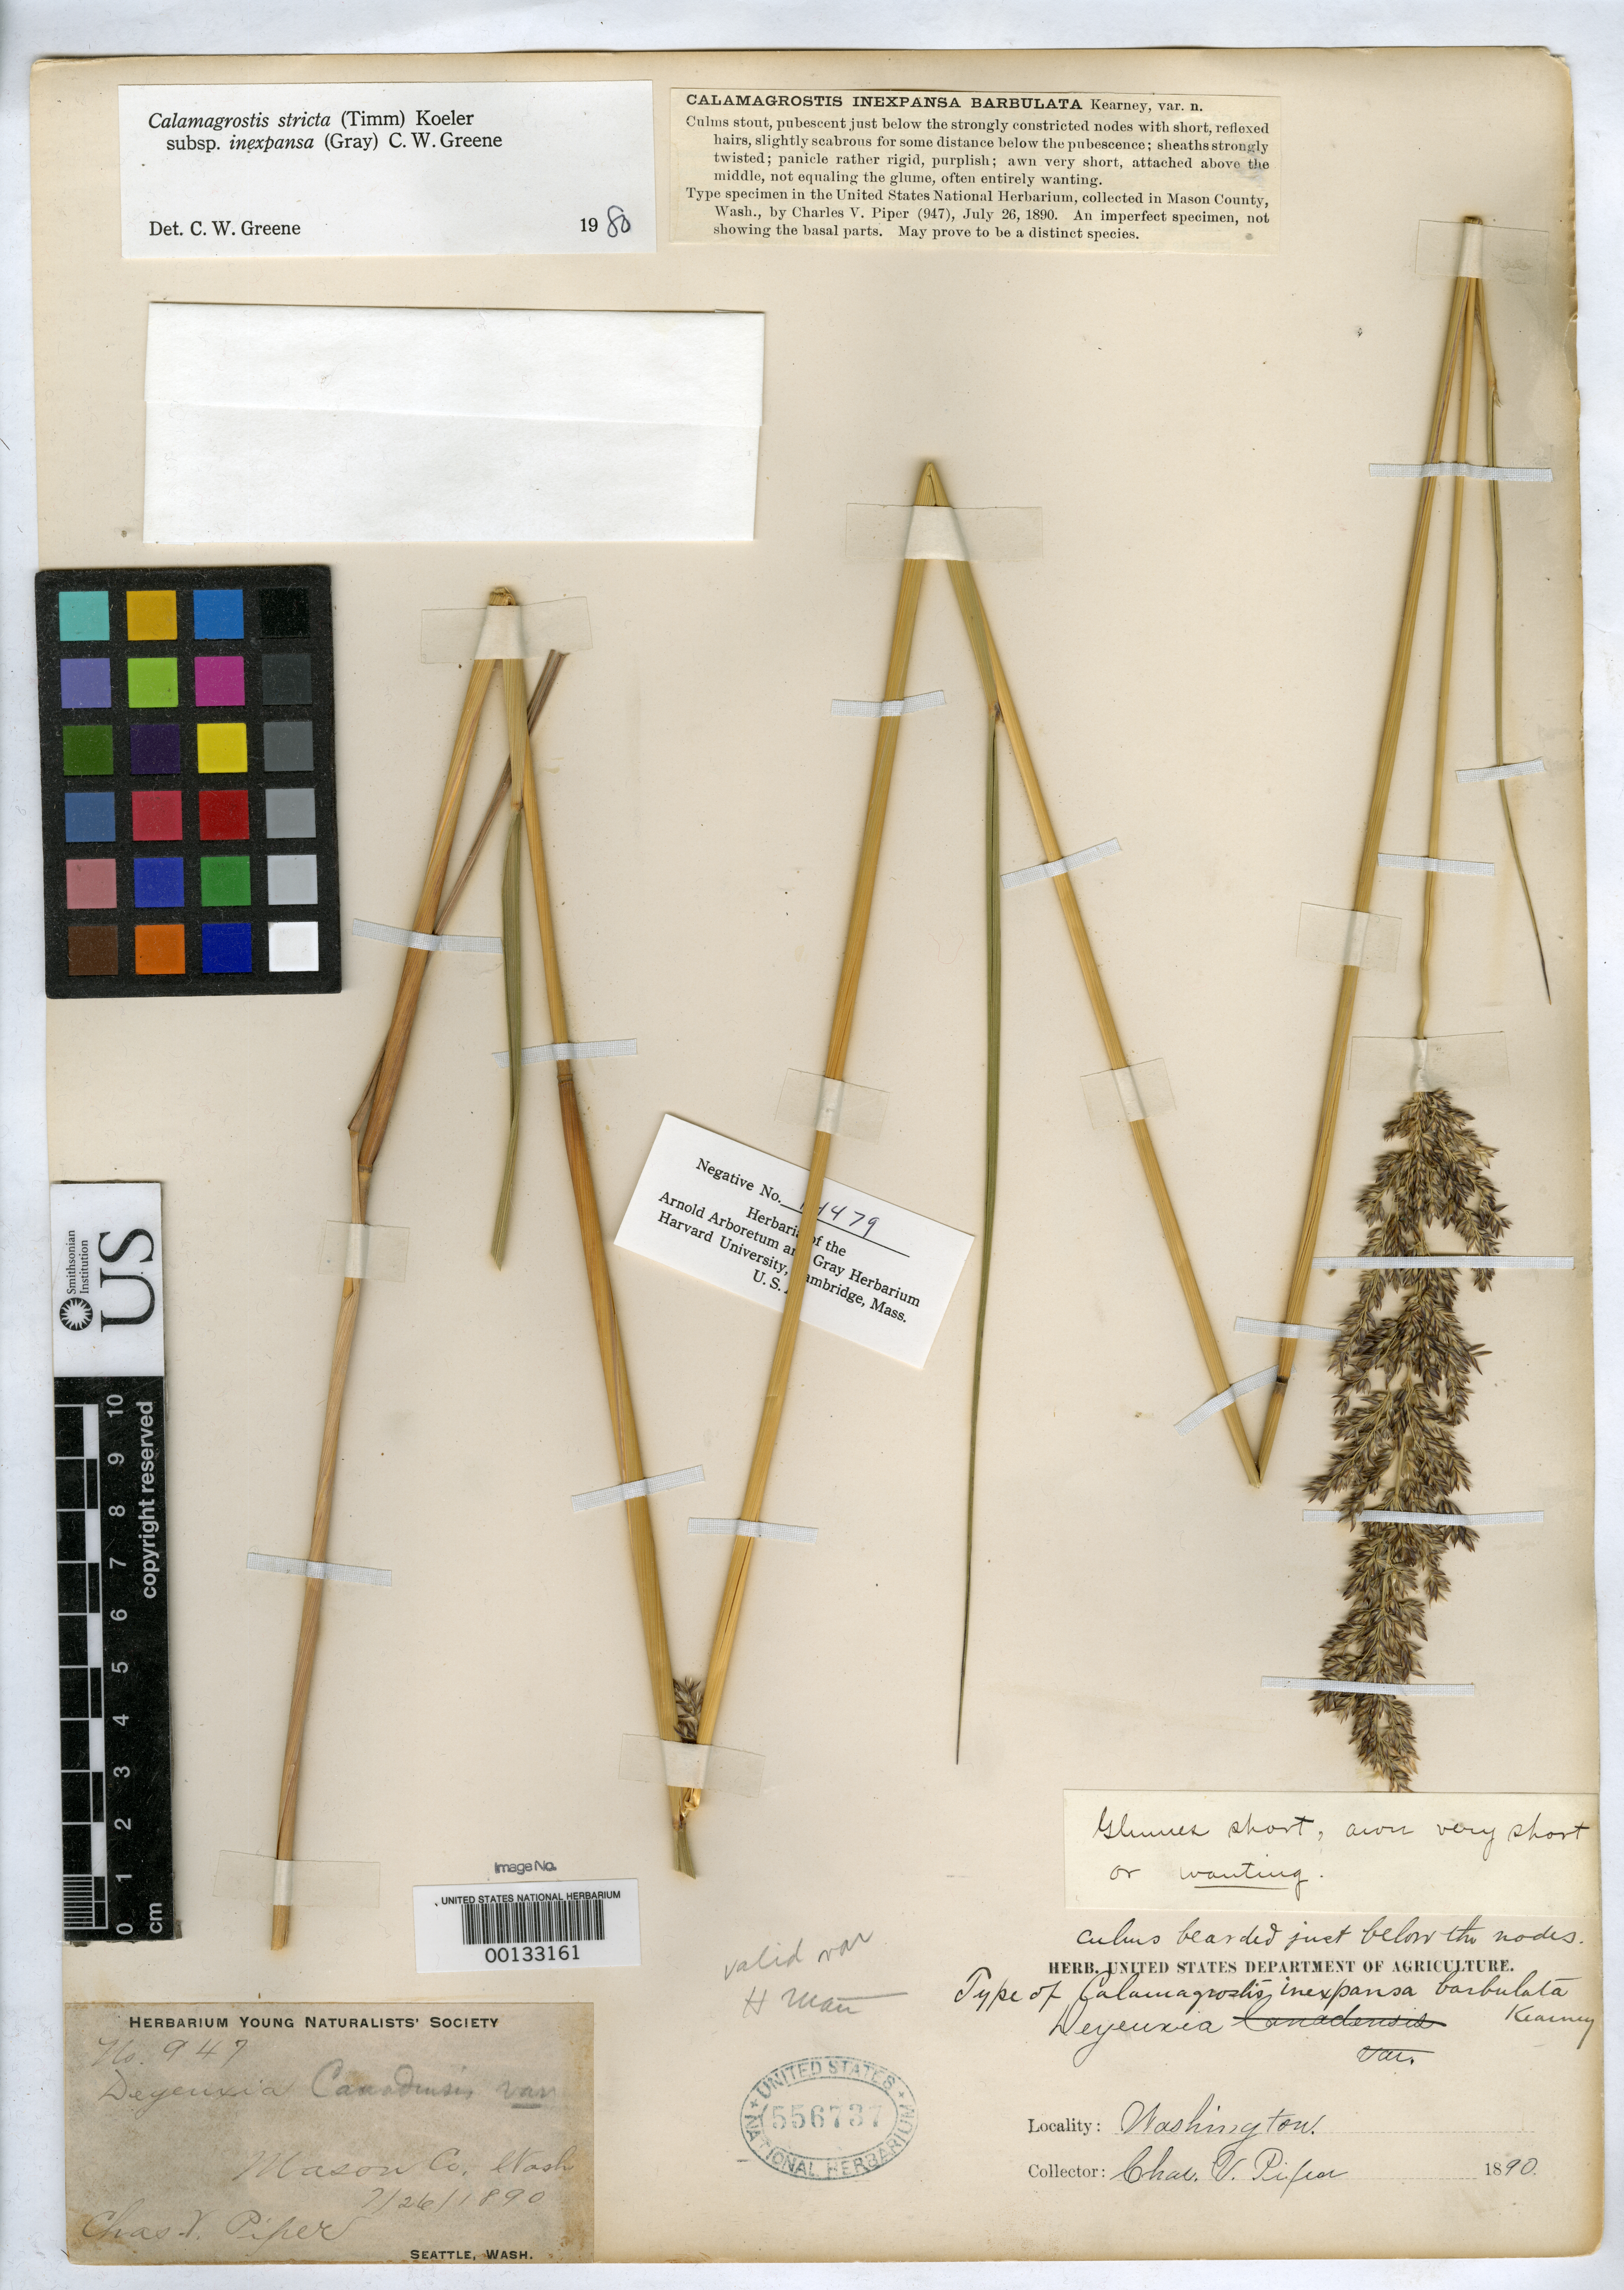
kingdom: Plantae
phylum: Tracheophyta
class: Liliopsida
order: Poales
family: Poaceae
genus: Calamagrostis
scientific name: Calamagrostis inexpansa var. barbulata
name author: Kearney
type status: Holotype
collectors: C. V. Piper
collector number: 947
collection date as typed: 26 Jul 1890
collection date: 1890-07-26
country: United States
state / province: Washington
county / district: Mason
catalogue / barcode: US 556737